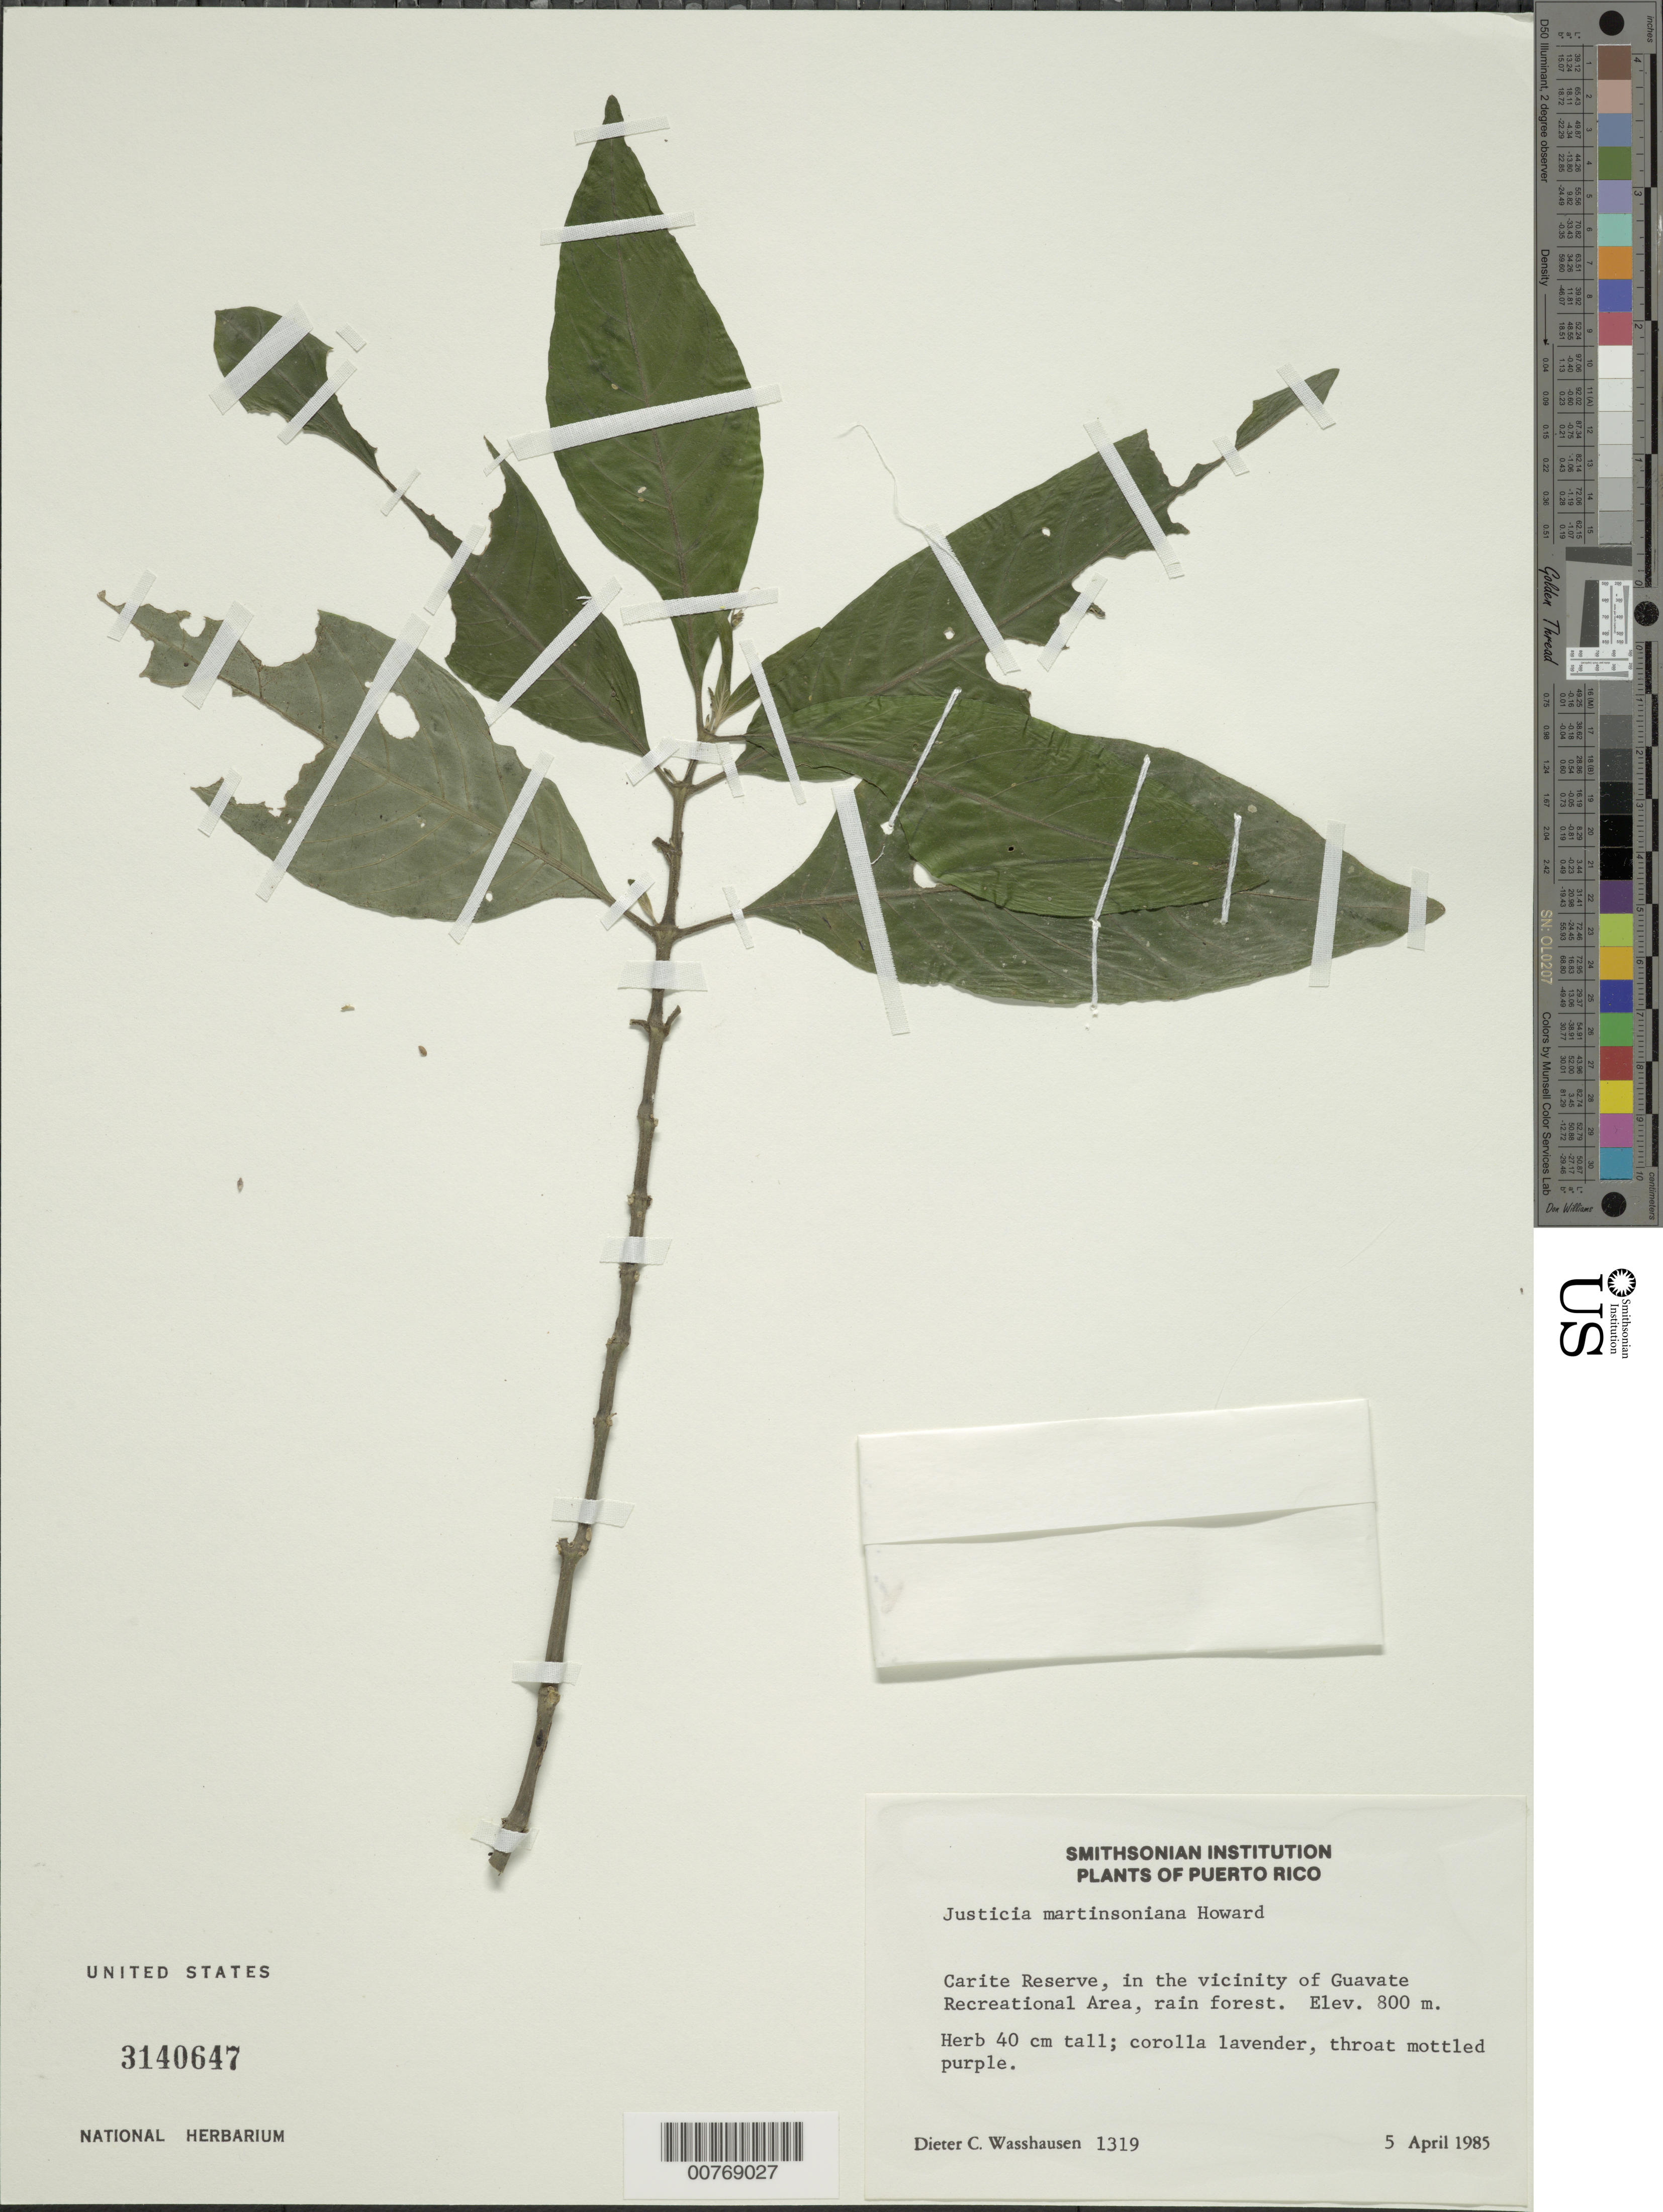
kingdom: Plantae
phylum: Tracheophyta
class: Magnoliopsida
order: Lamiales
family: Acanthaceae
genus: Justicia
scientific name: Justicia martinsoniana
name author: R.A. Howard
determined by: Wasshausen, Dieter C., (BOT), Smithsonian Institution - National Museum of Natural History (UNITED STATES)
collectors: D. C. Wasshausen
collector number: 1319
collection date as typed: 05 Apr 1985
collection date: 1985-04-05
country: Puerto Rico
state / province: Cayey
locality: Carite Reserve, in vicinity of Guavate Recreational Area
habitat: Rain forest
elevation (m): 800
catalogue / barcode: US 3140647